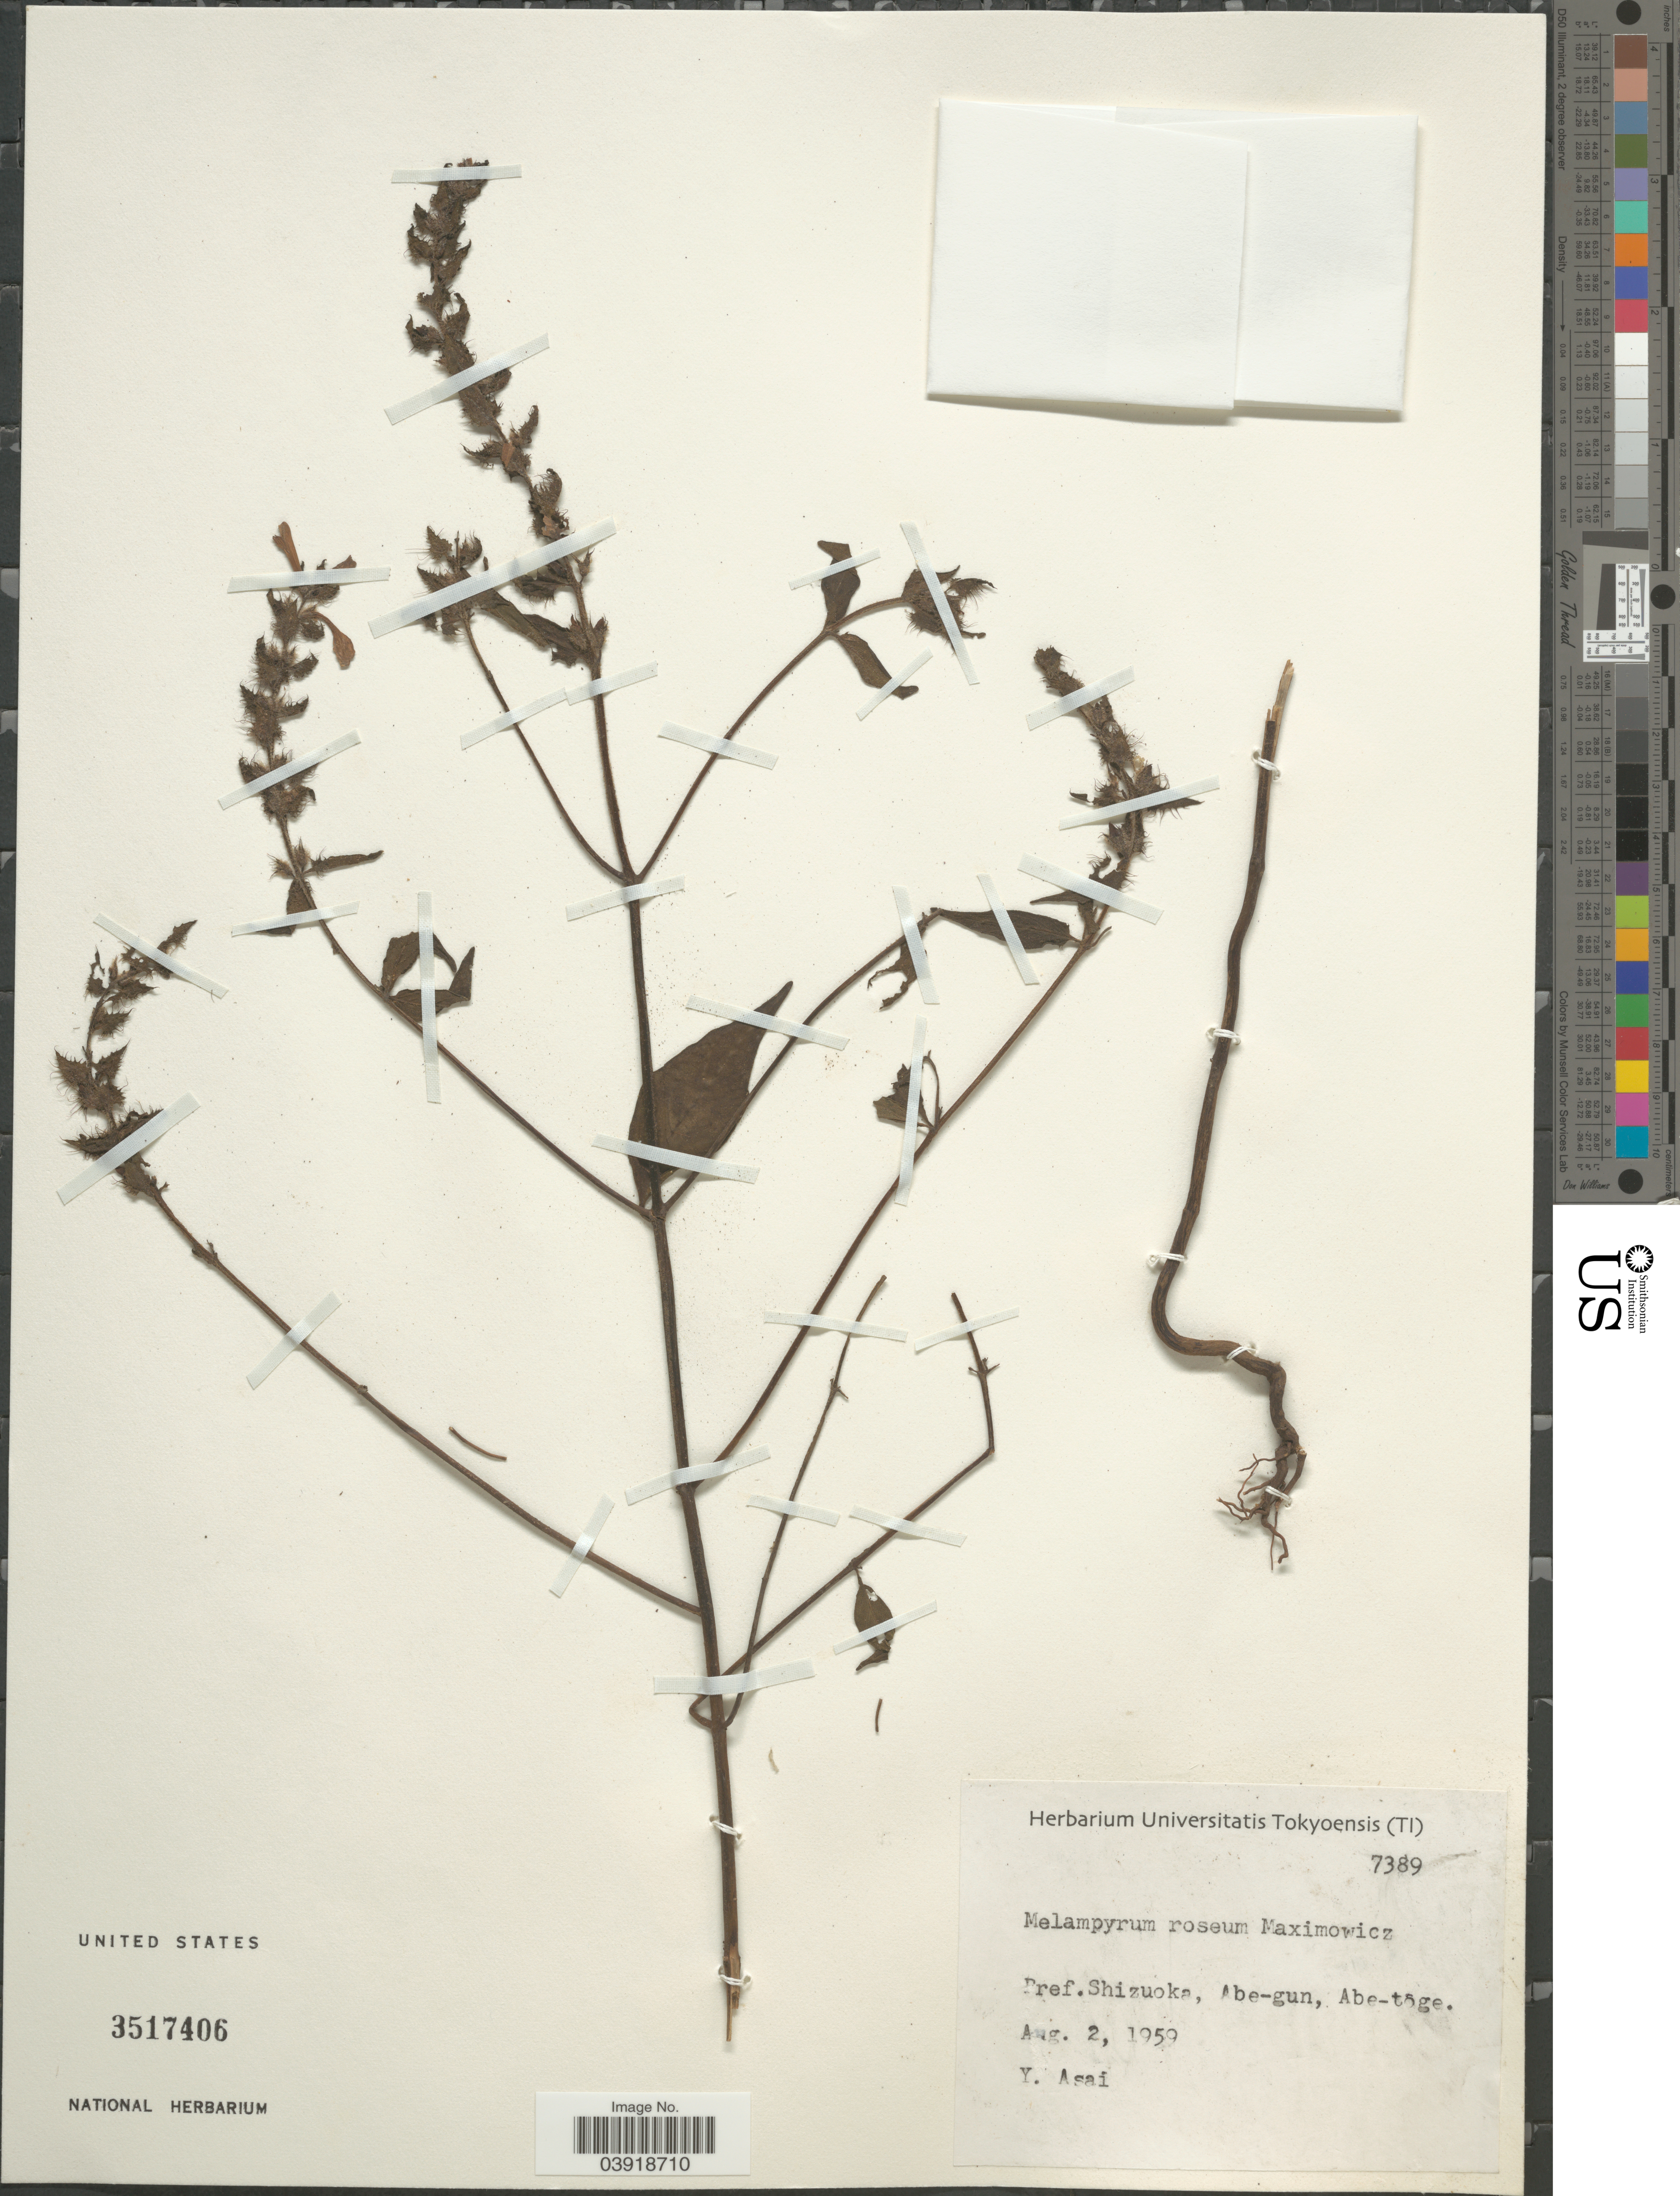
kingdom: Plantae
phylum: Tracheophyta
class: Magnoliopsida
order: Lamiales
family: Orobanchaceae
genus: Melampyrum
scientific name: Melampyrum roseum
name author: Maxim.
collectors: Y. Asai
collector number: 7389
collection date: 1959-08-02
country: Japan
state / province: Sizuoka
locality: Pref. Shizuoka, Abe-gun, Abe-tôge.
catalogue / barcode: US 3517406